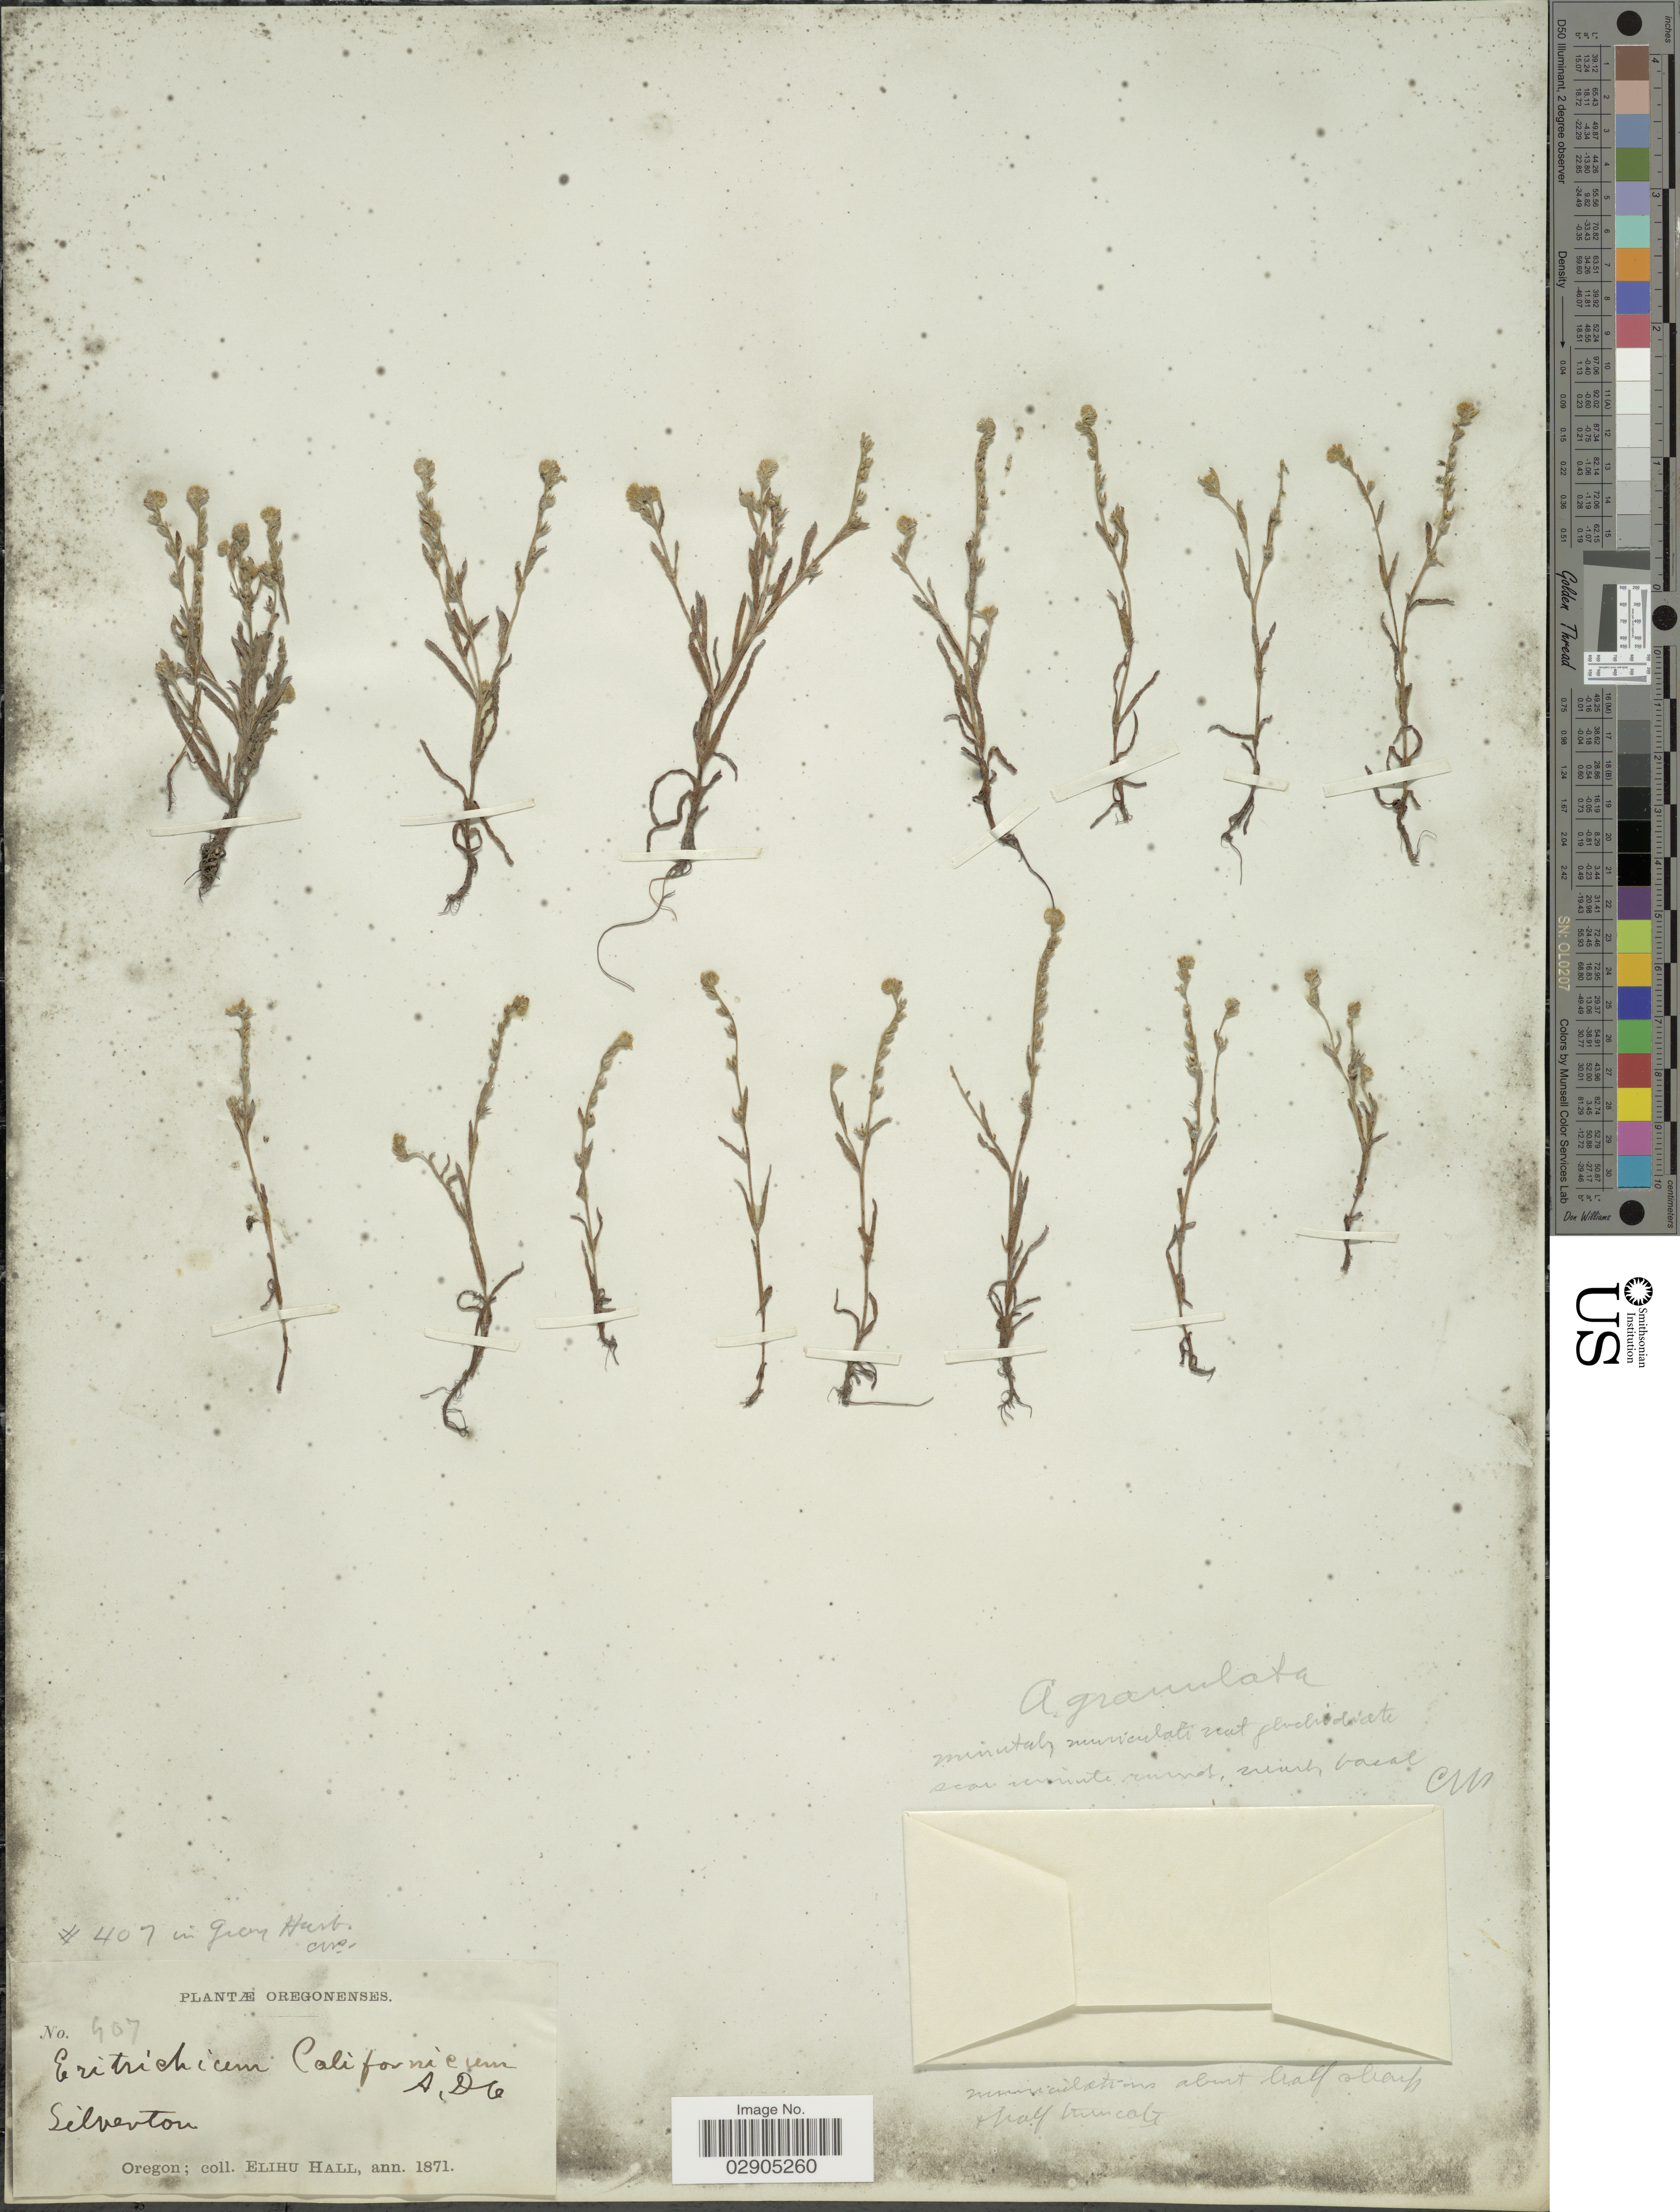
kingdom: Plantae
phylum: Tracheophyta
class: Magnoliopsida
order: Boraginales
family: Boraginaceae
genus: Allocarya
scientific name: Allocarya granulata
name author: Piper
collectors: E. Hall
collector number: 407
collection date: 1871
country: United States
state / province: Oregon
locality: Silverton.